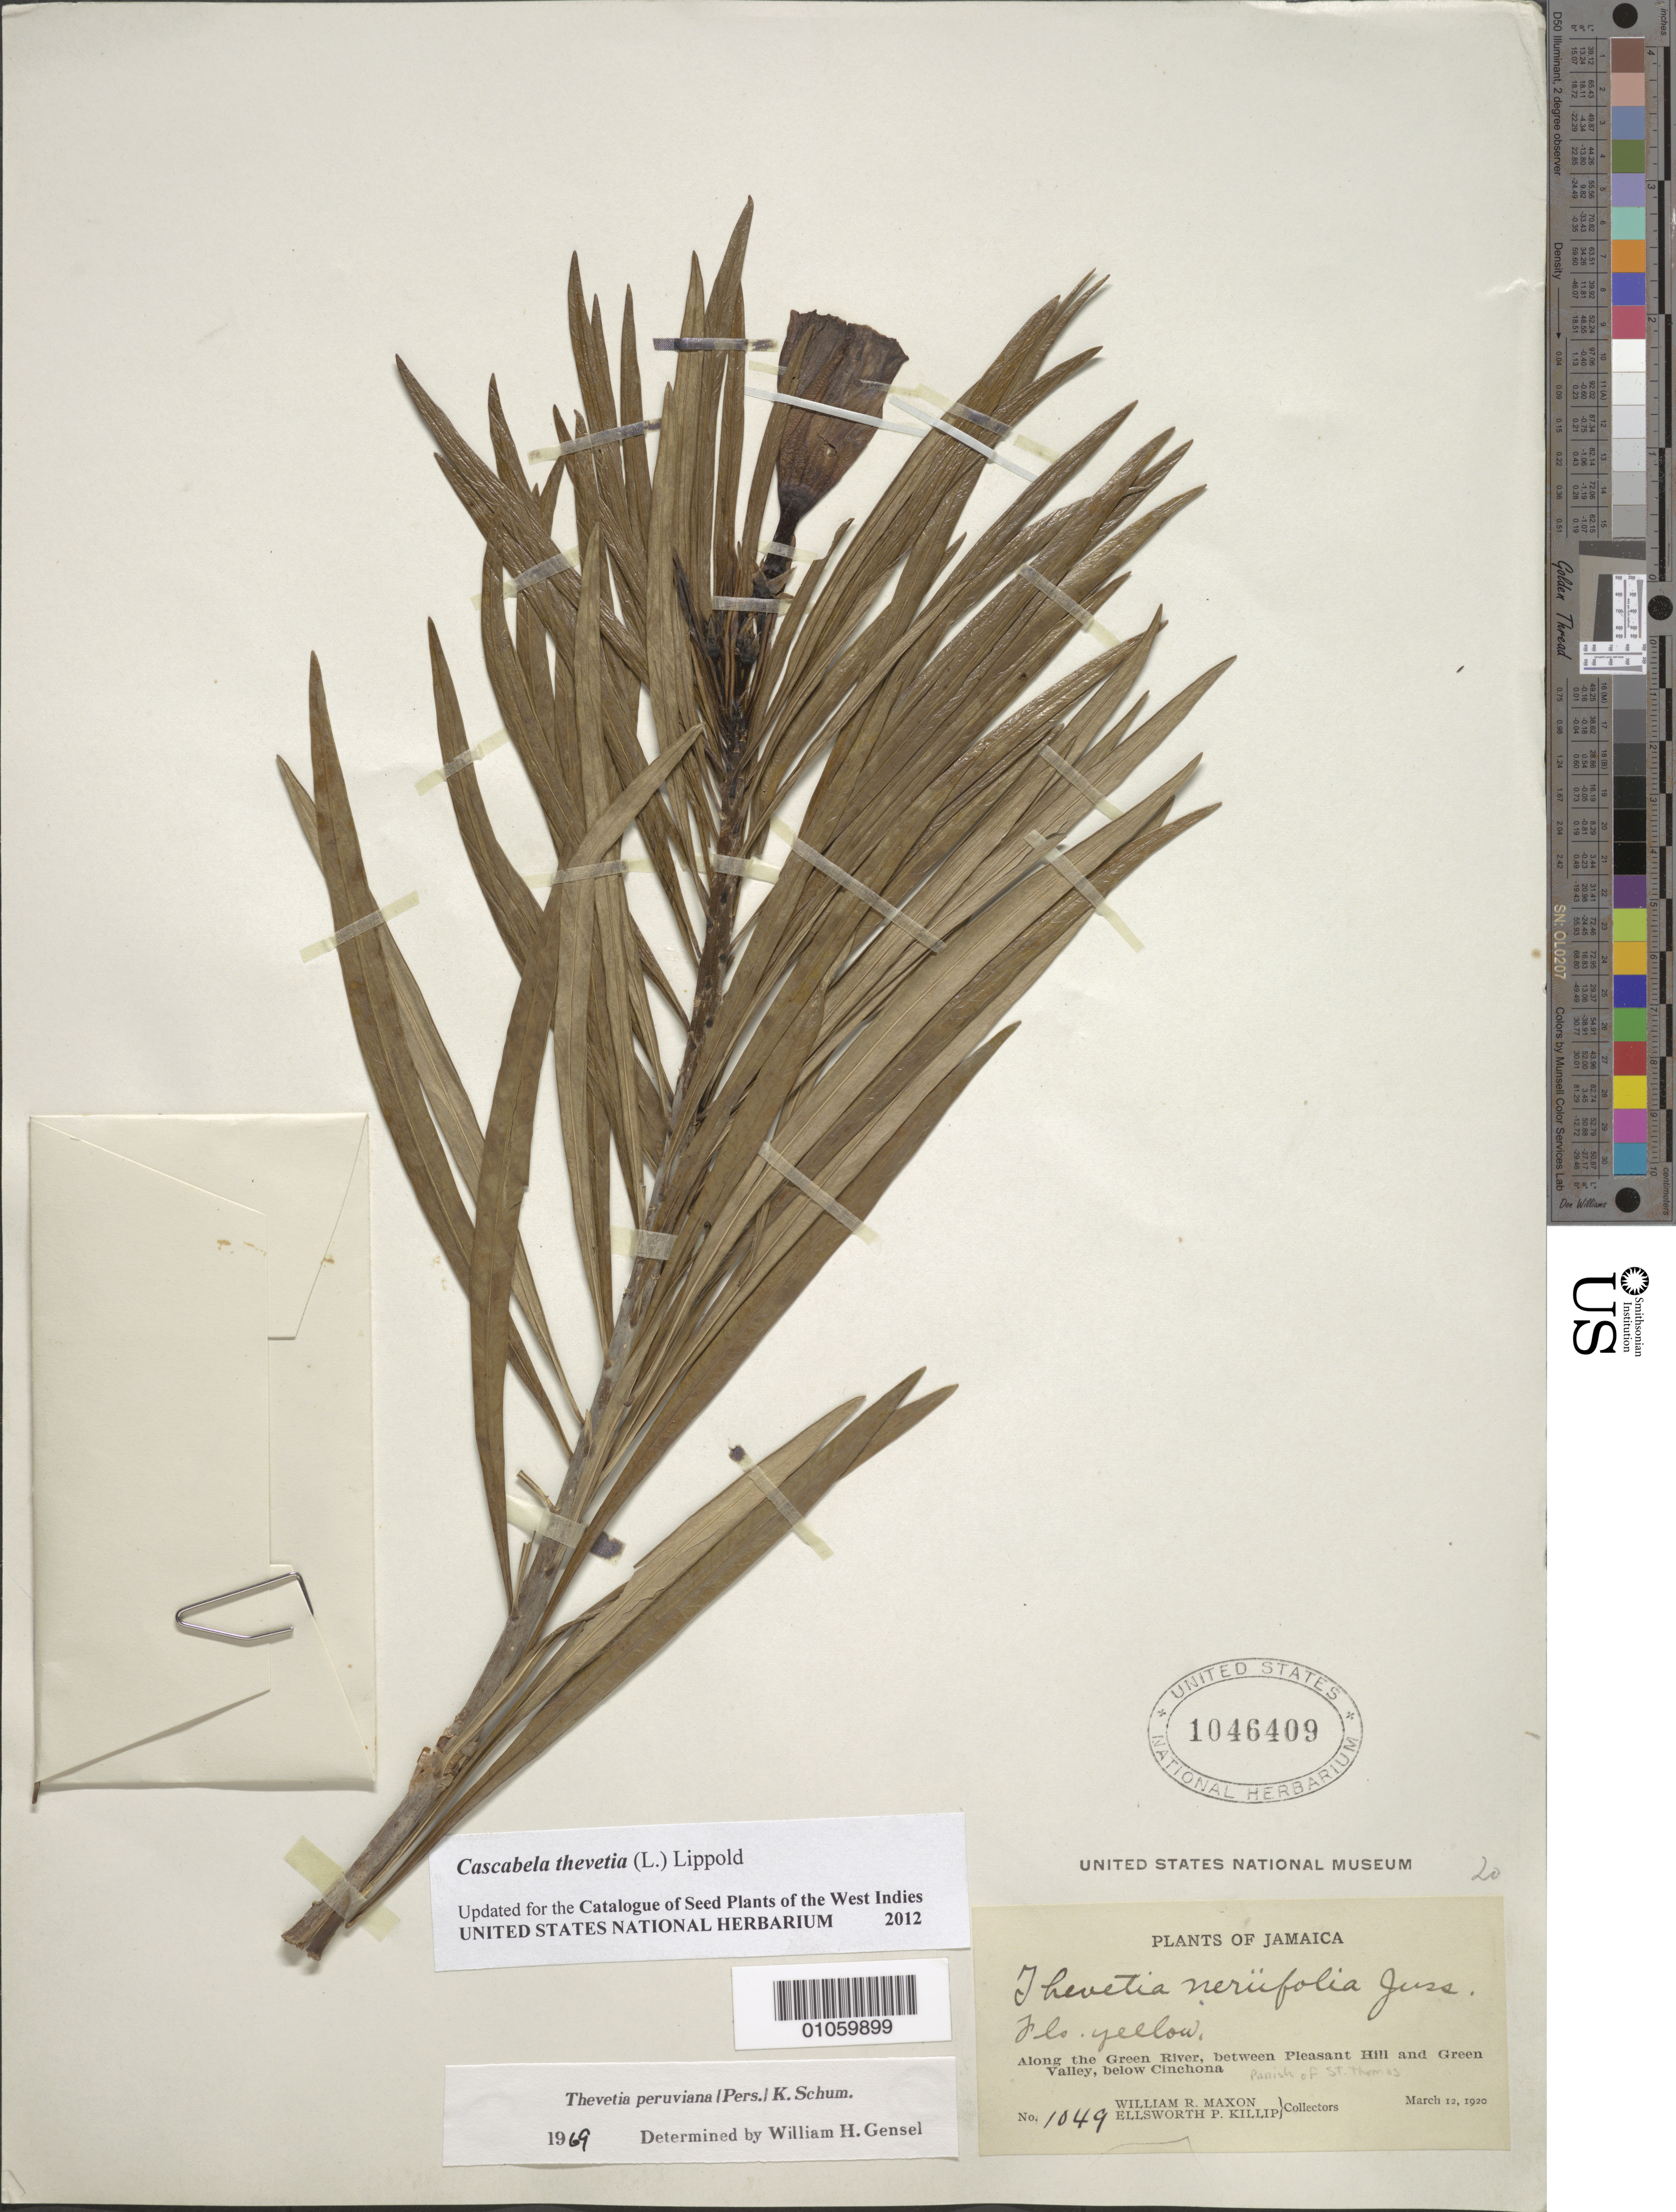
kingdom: Plantae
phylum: Tracheophyta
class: Magnoliopsida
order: Gentianales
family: Apocynaceae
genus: Cascabela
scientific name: Cascabela thevetia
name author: (L.) Lippold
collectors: W. R. Maxon & E. P. Killip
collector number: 1049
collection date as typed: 12 Mar 1920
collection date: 1920-03-12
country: Jamaica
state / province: Saint Thomas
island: Jamaica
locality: Along the Green River, between Pleasant Hill and Green Valley, below Cinchona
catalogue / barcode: US 1046409